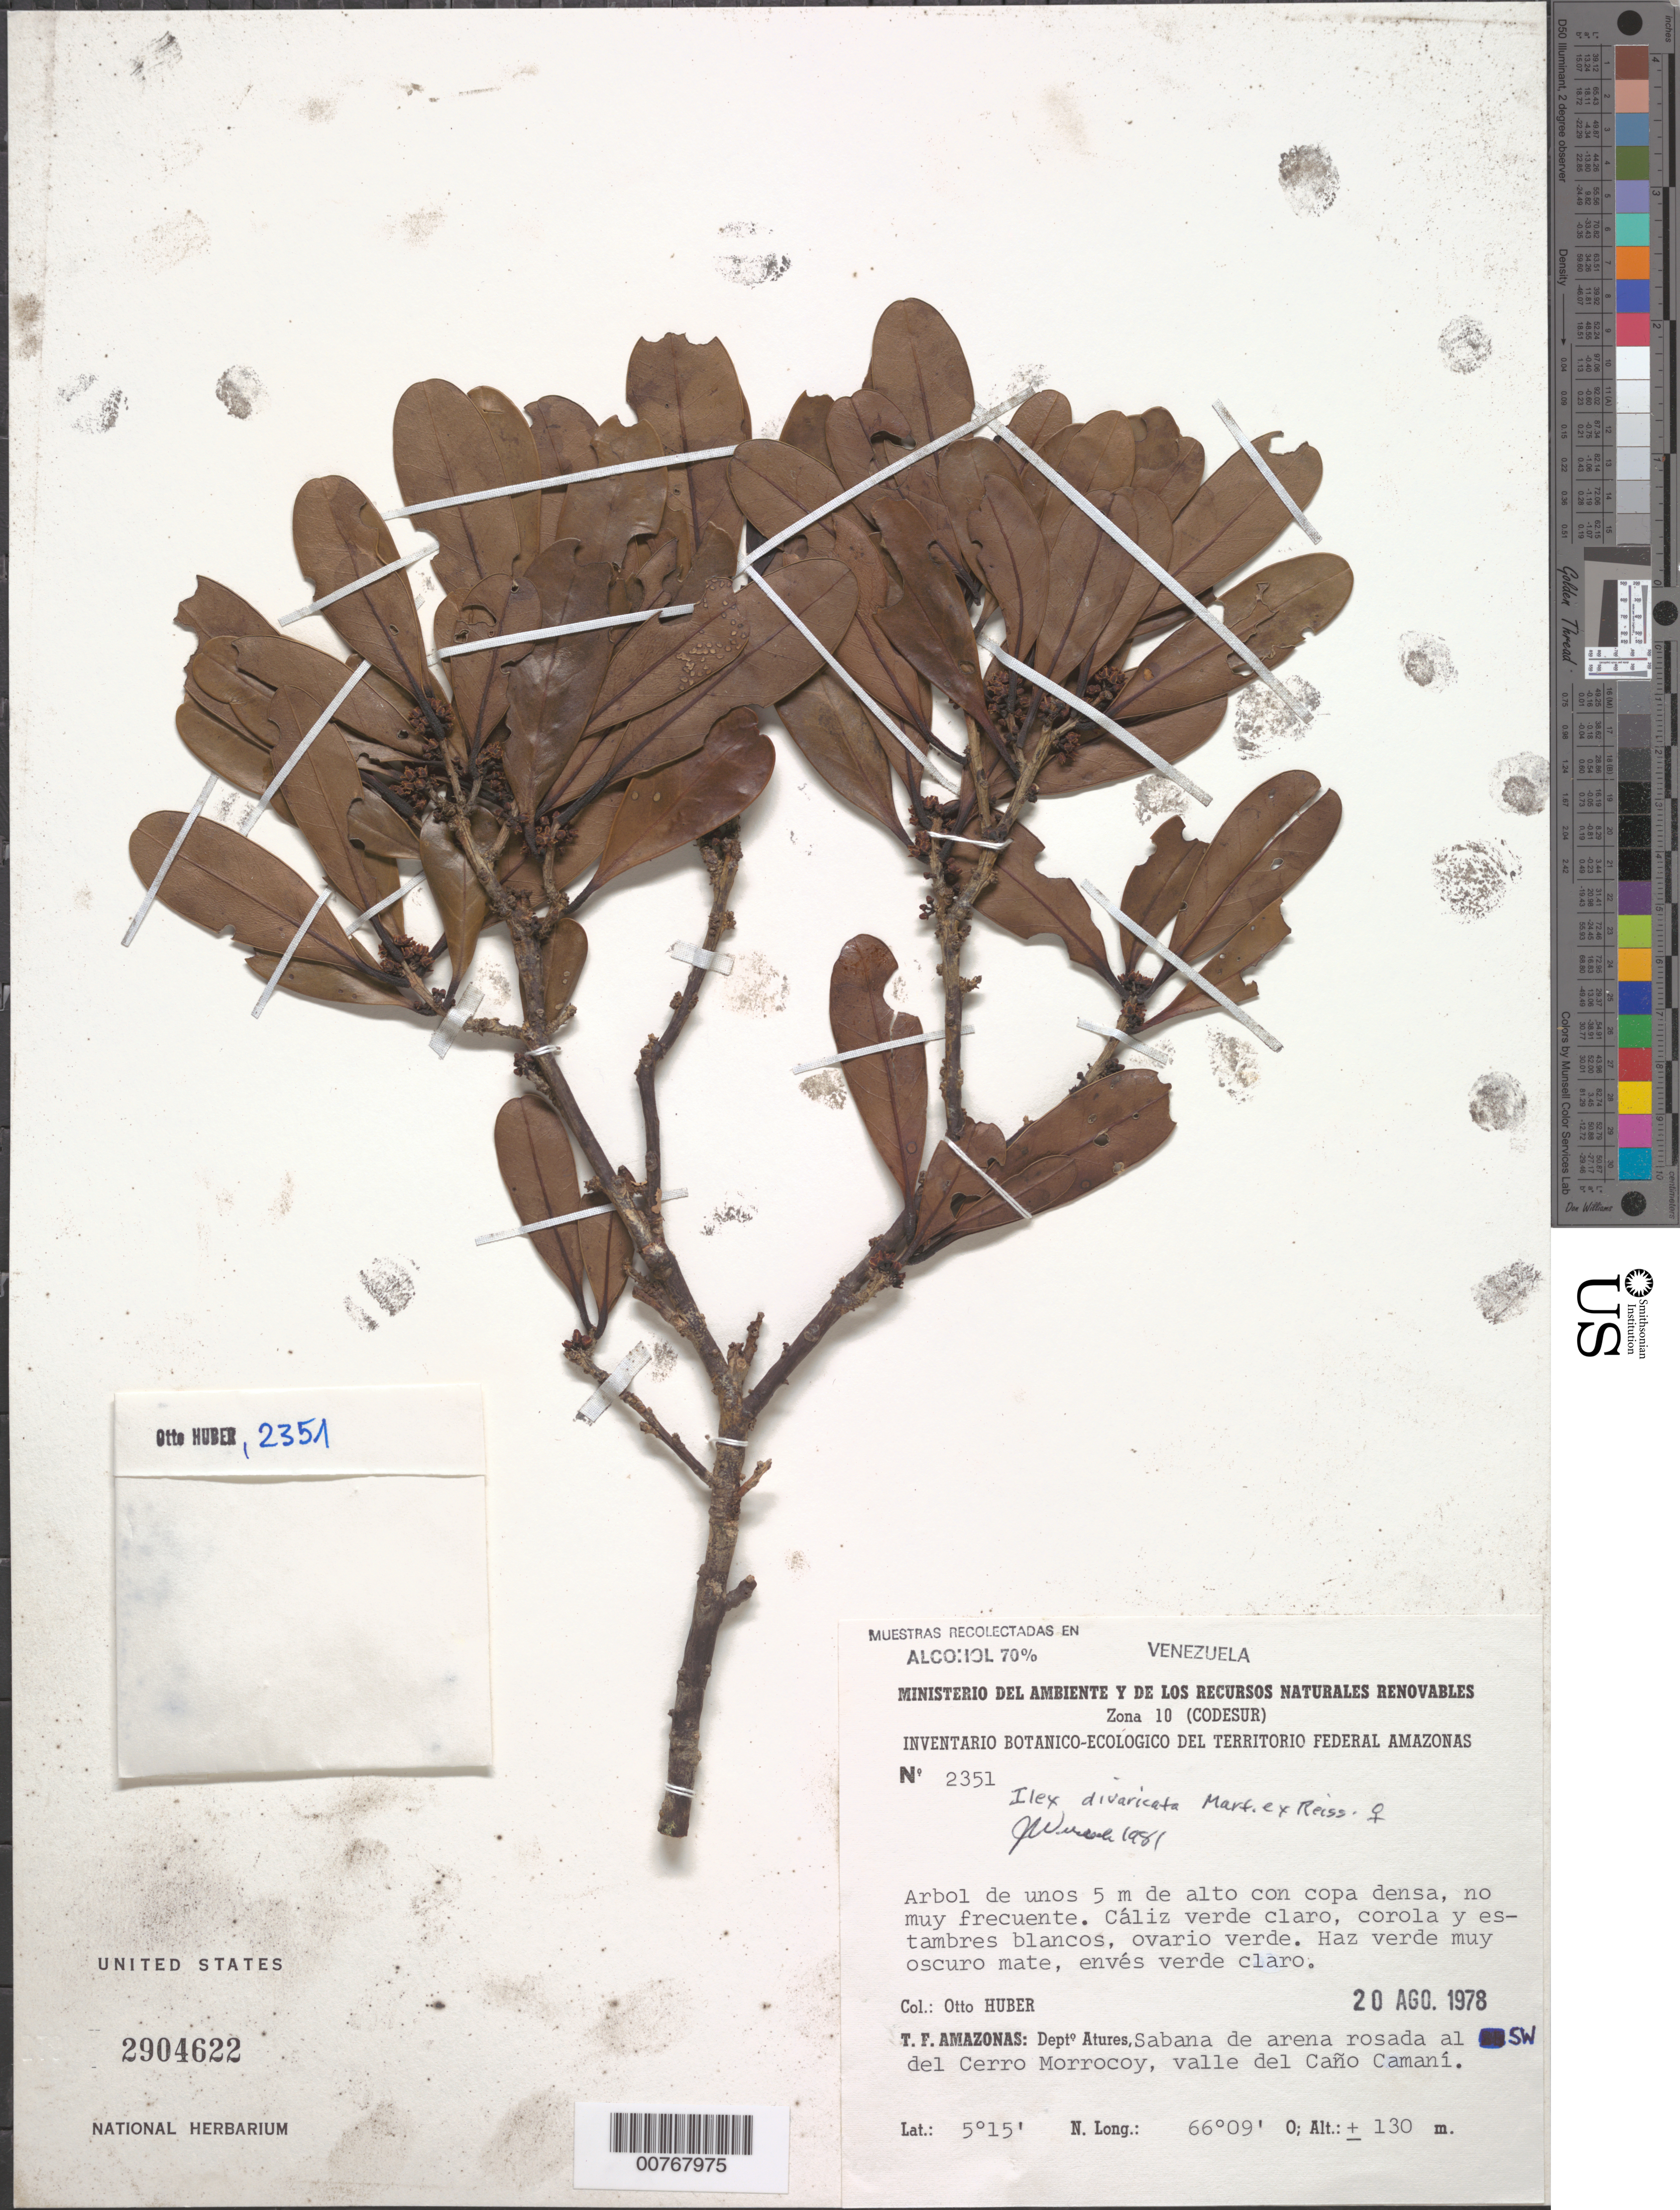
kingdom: Plantae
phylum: Tracheophyta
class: Magnoliopsida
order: Aquifoliales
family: Aquifoliaceae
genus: Ilex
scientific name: Ilex divaricata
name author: Mart. ex Reissek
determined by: Wurdack, John J., (US), US (UNITED STATES)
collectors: O. Huber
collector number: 2351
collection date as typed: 20-Aug-78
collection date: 1978-08-20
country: Venezuela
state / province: Amazonas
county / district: Atures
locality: SW de Cerro Morrocoy, valle de Caño Camaní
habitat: Pink sand savanna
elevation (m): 130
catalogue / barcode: US 2904622